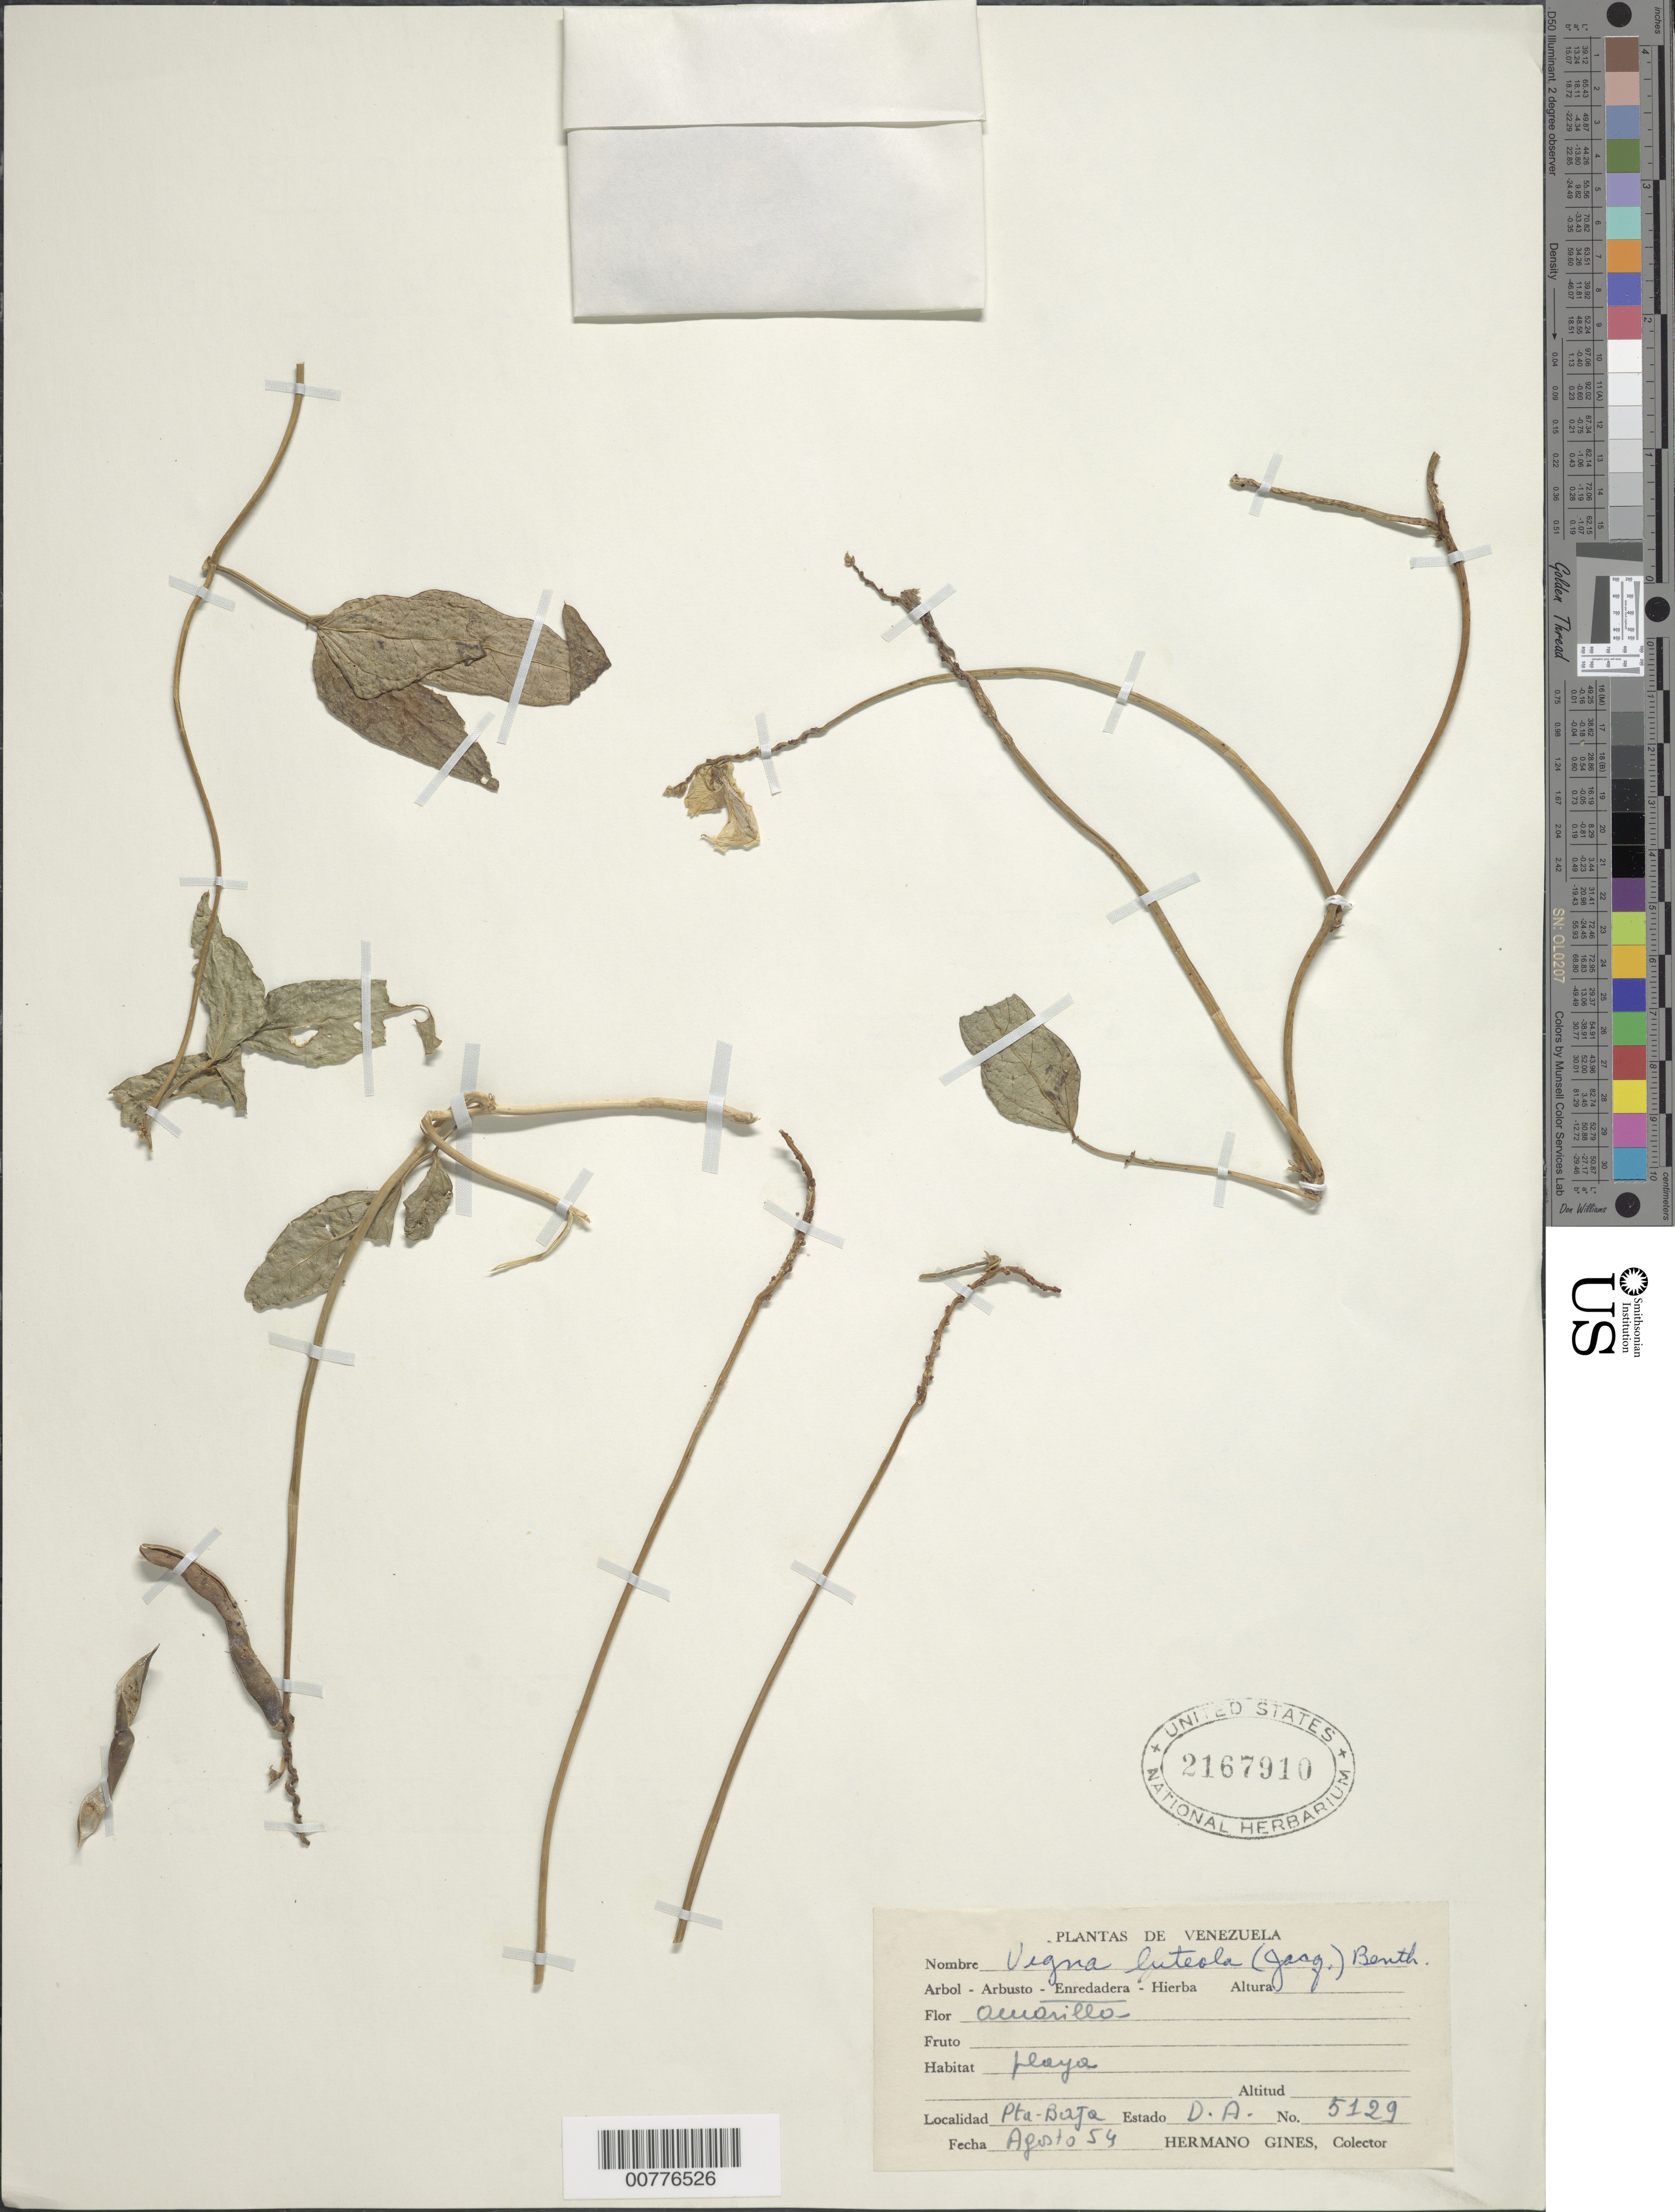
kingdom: Plantae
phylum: Tracheophyta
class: Magnoliopsida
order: Fabales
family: Fabaceae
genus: Vigna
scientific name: Vigna luteola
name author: (Jacq.) Benth.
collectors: H. Gines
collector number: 5129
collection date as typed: Aug-54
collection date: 1954-08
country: Venezuela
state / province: Delta Amacuro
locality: Pto. Baja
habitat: Playa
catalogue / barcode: US 2167910